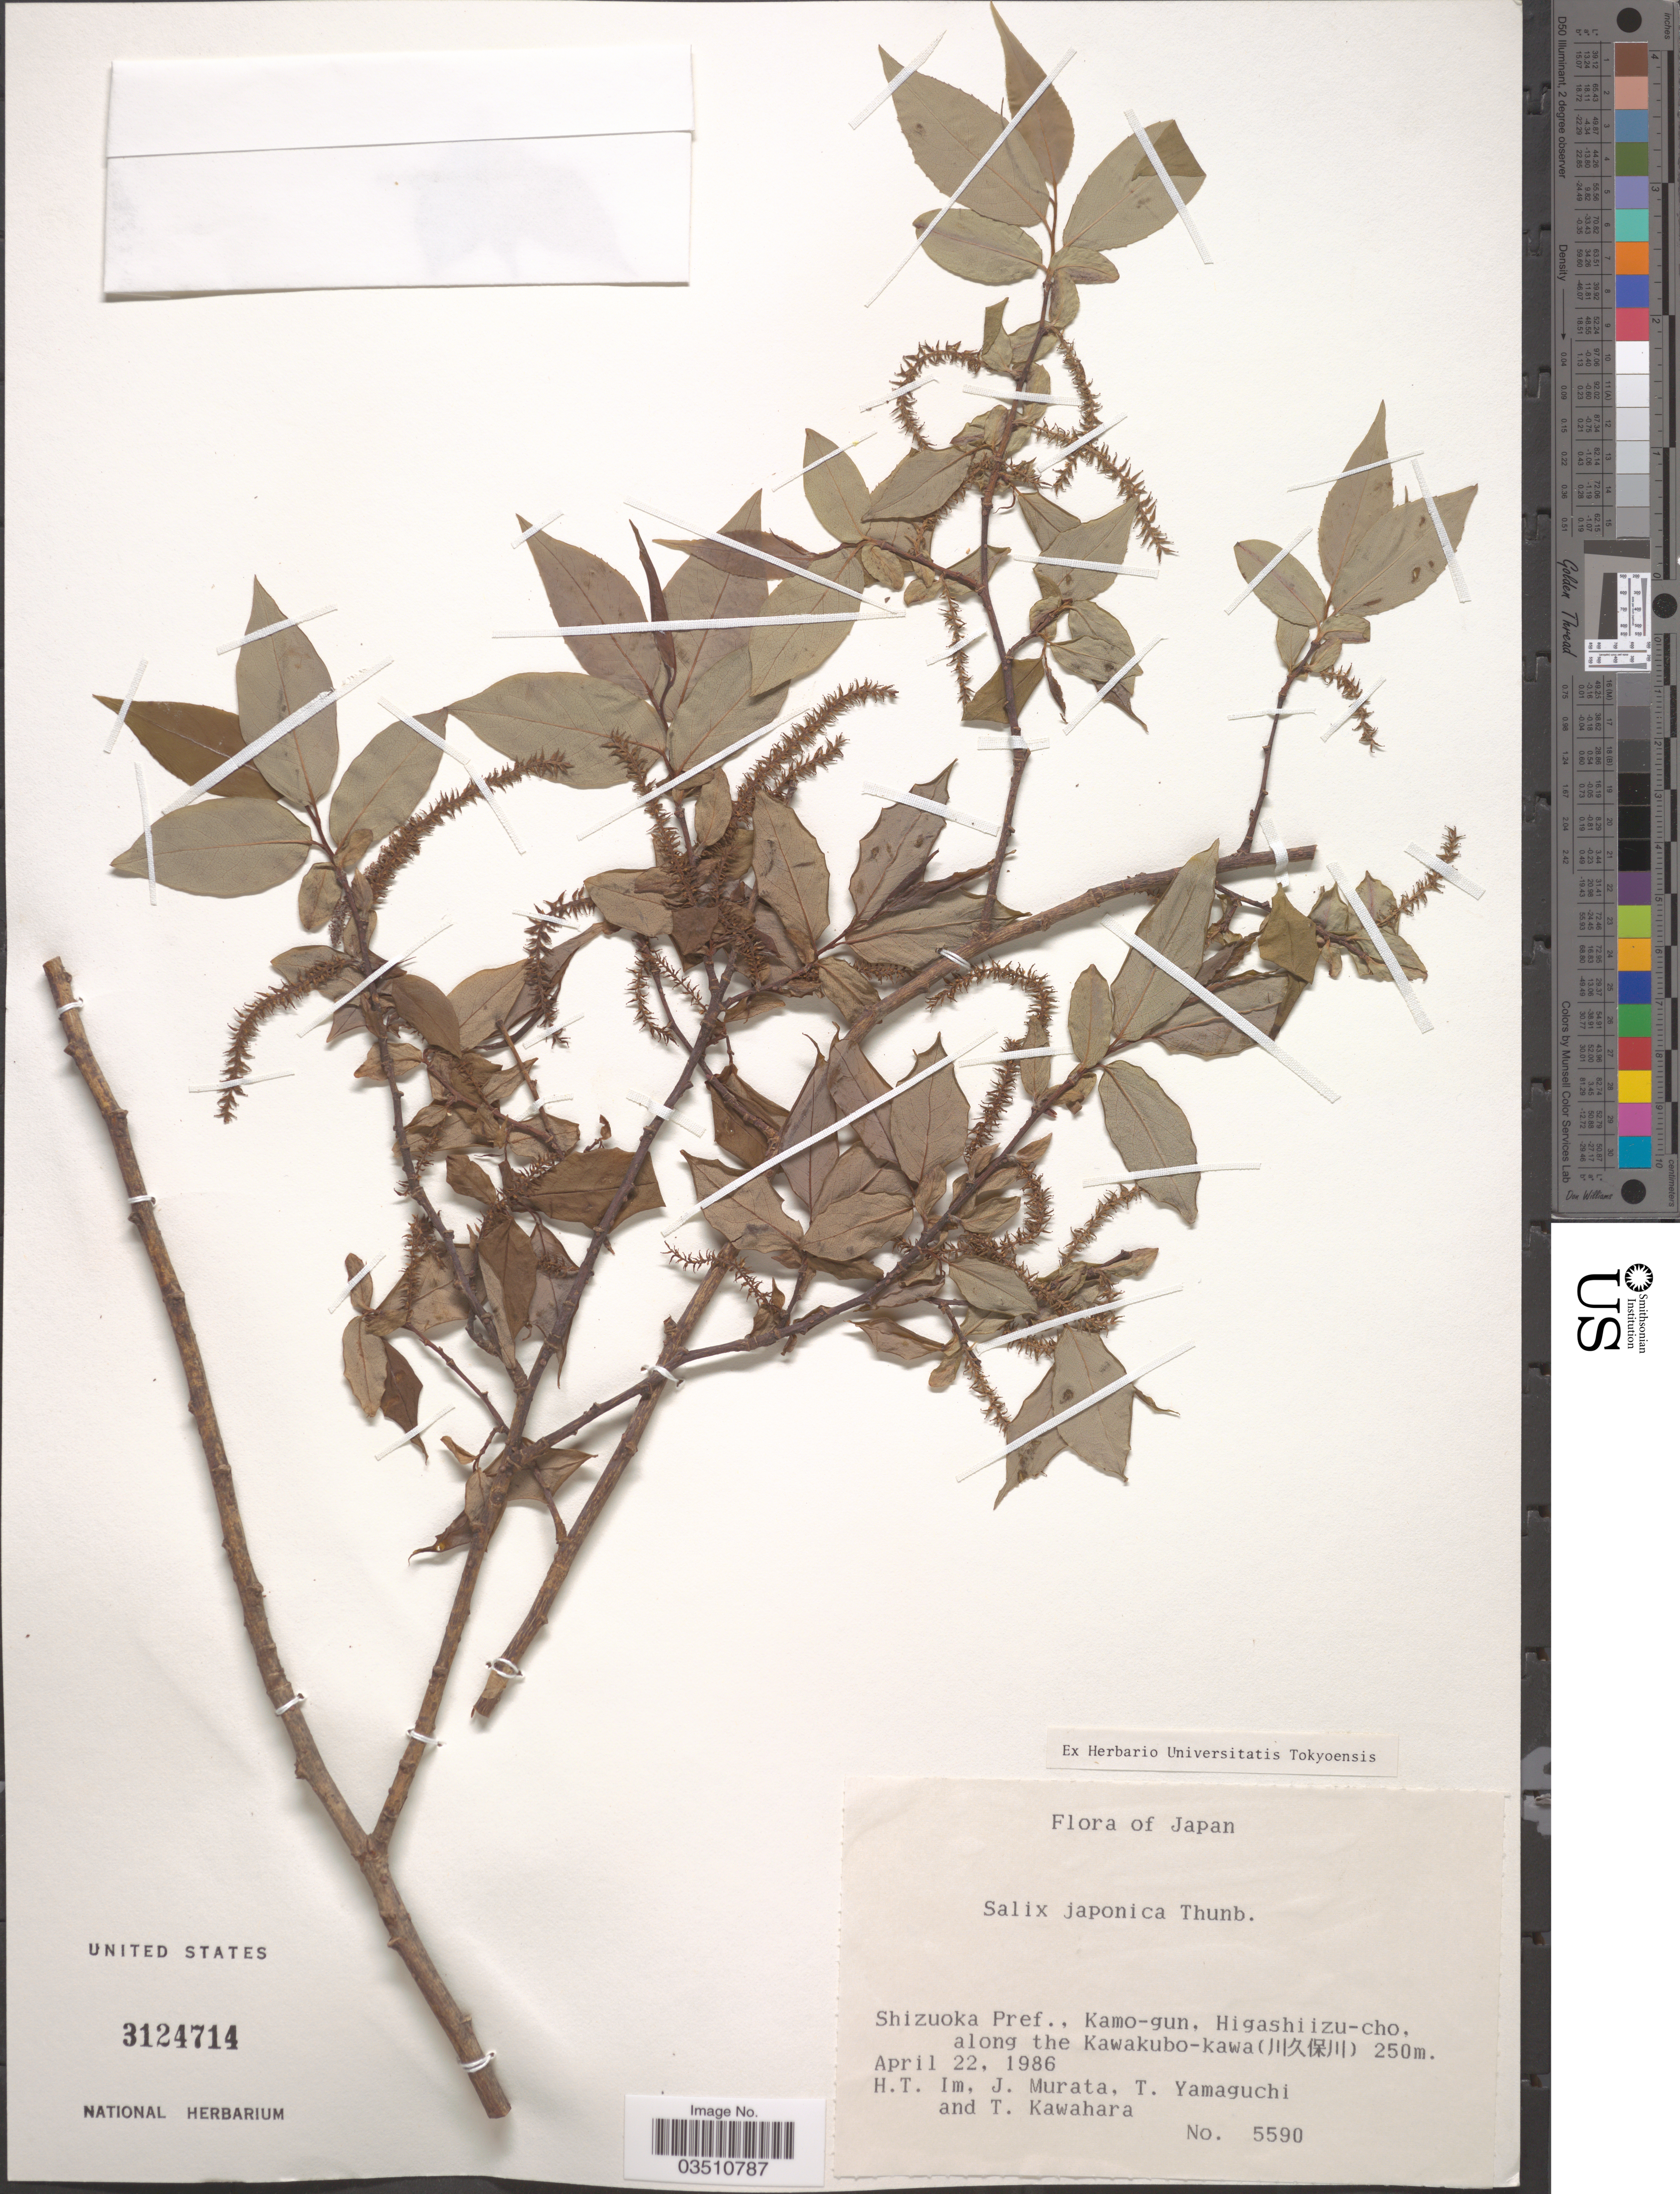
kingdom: Plantae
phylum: Tracheophyta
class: Magnoliopsida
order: Malpighiales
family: Salicaceae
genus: Salix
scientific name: Salix japonica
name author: Thunb.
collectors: H. Im, J. Murata, T. Yamaguchi & T. Kawahara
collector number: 5590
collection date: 1986-04-22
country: Japan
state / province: Sizuoka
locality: Shizuoka Pref., Kamo-gun, Higashiizu-cho, along the Kawakubo-kawa (X).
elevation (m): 250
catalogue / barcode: US 3124714